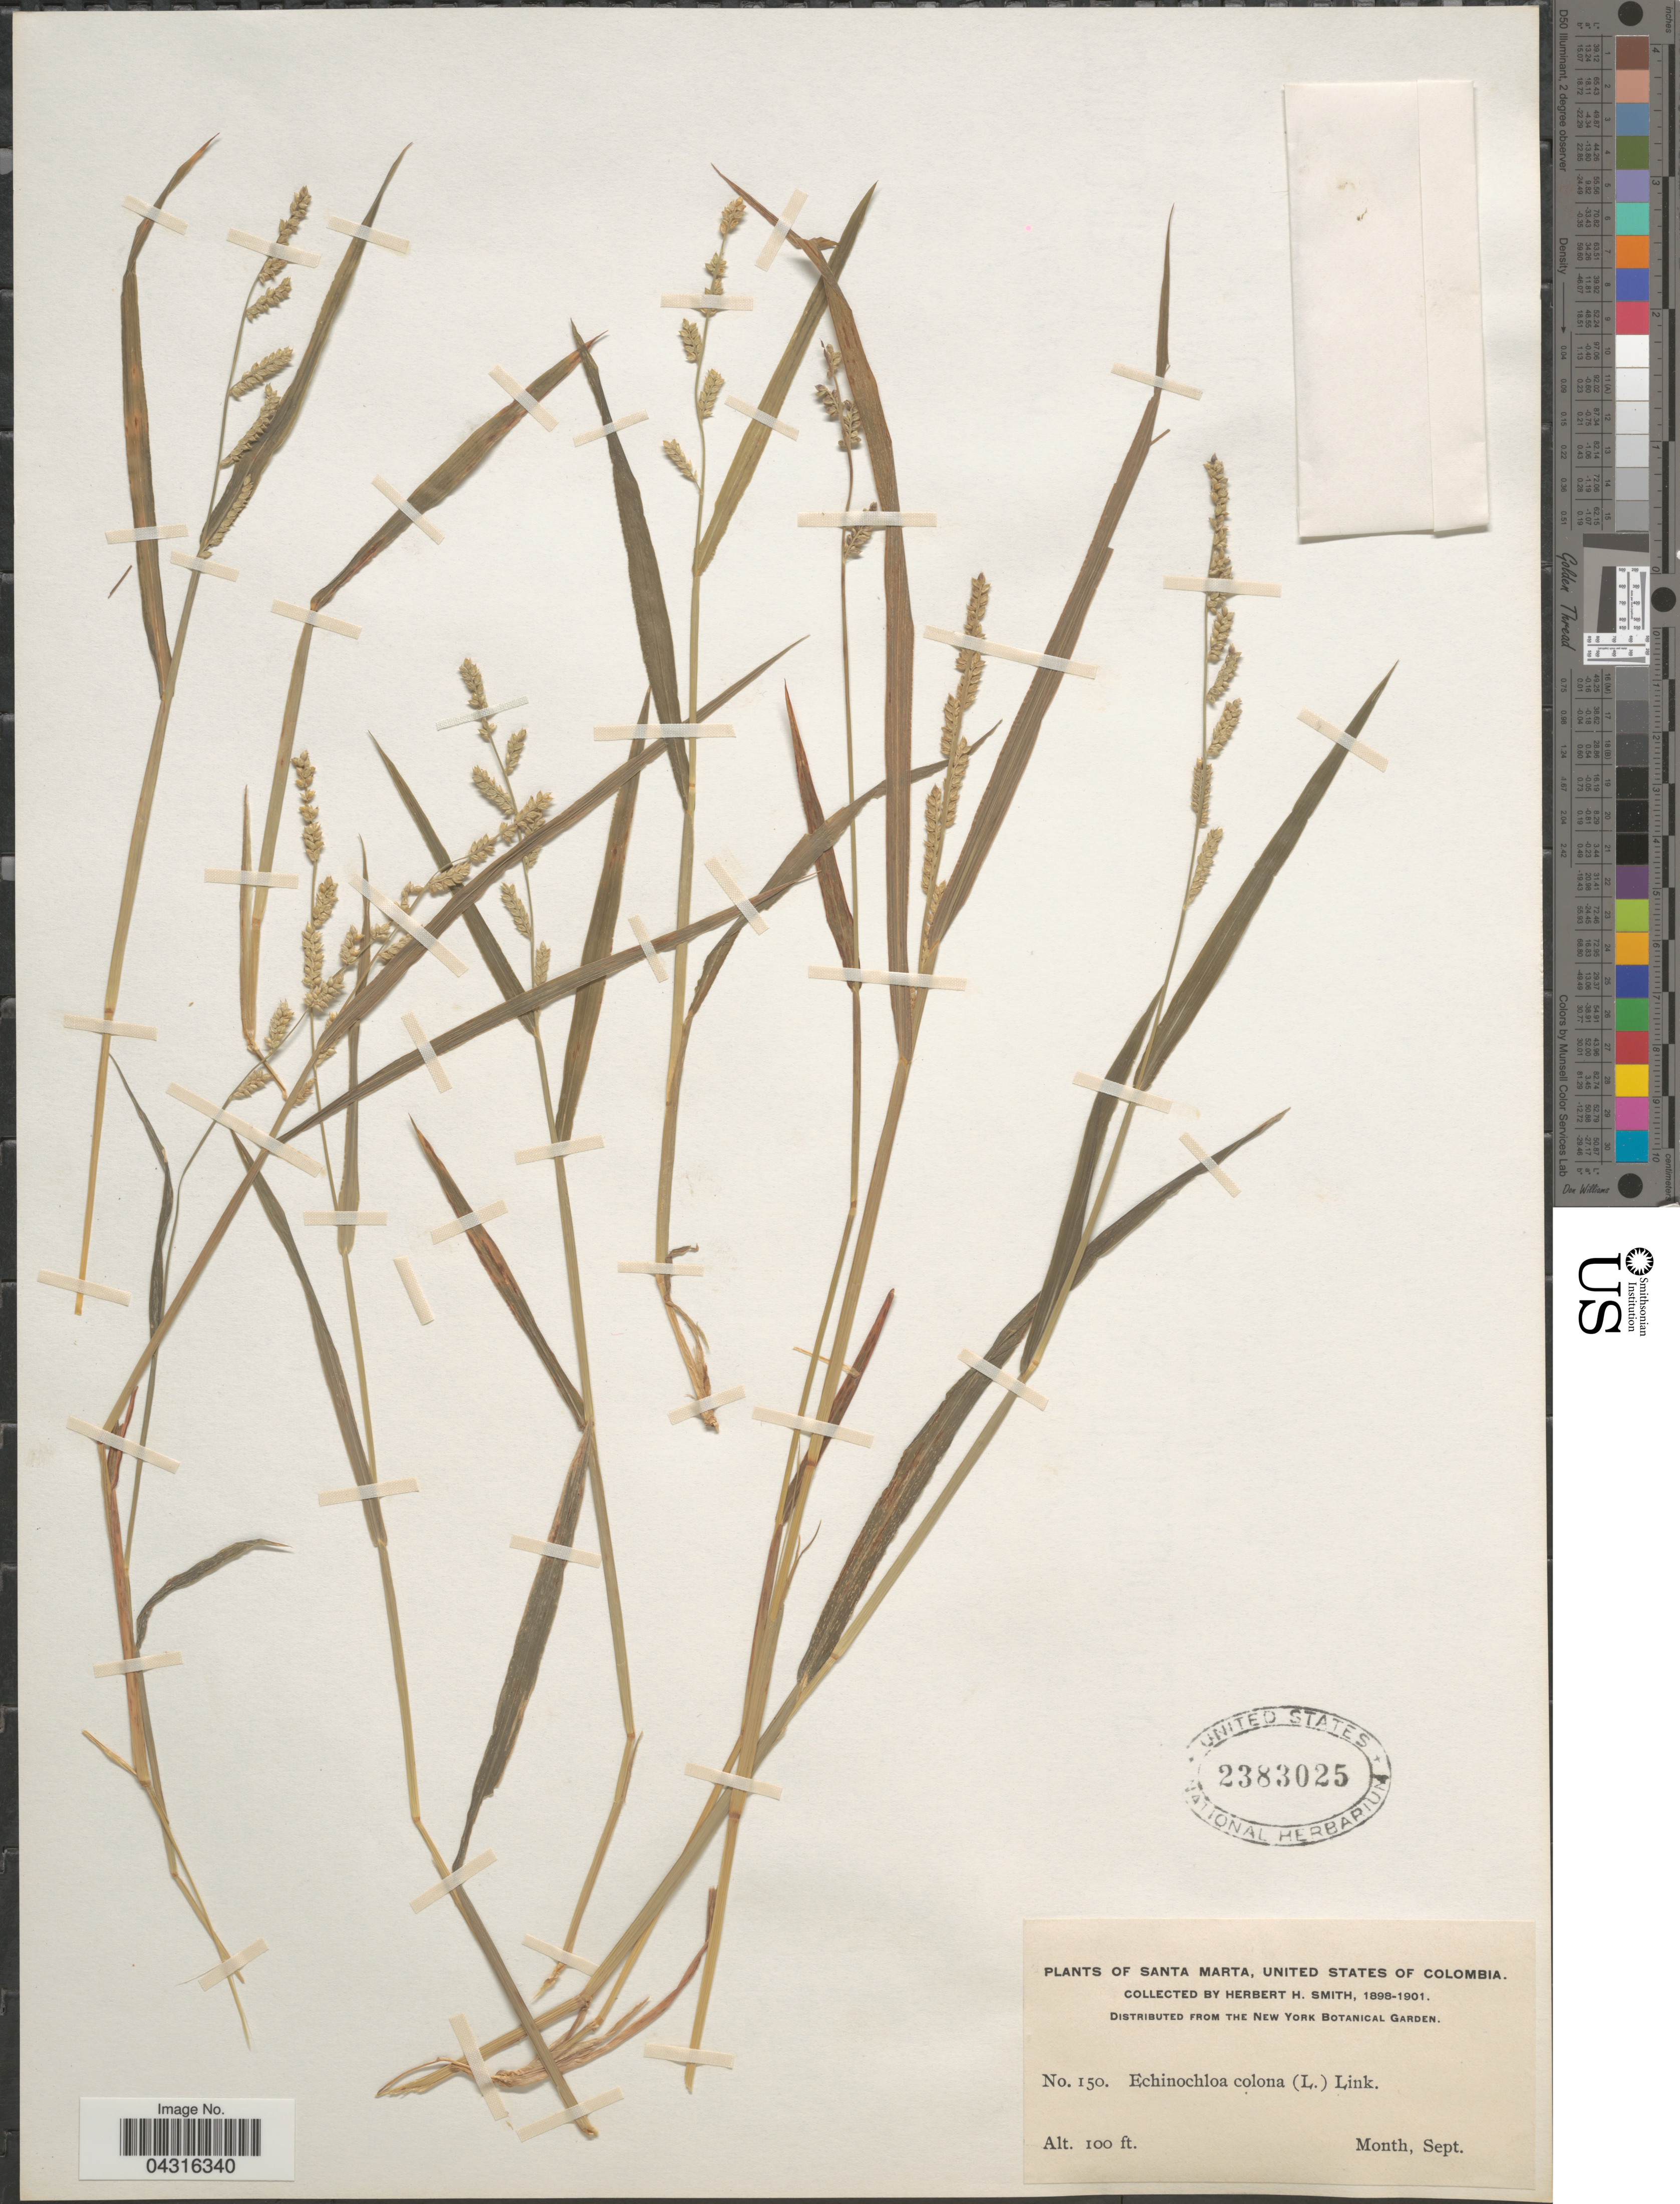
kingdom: Plantae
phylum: Tracheophyta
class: Liliopsida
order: Poales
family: Poaceae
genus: Echinochloa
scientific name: Echinochloa colona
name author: (L.) Link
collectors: Herbert H. Smith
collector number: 150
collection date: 1898-09/1901-09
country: Colombia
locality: Santa Marta, United States of Colombia.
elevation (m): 30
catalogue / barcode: US 2383025